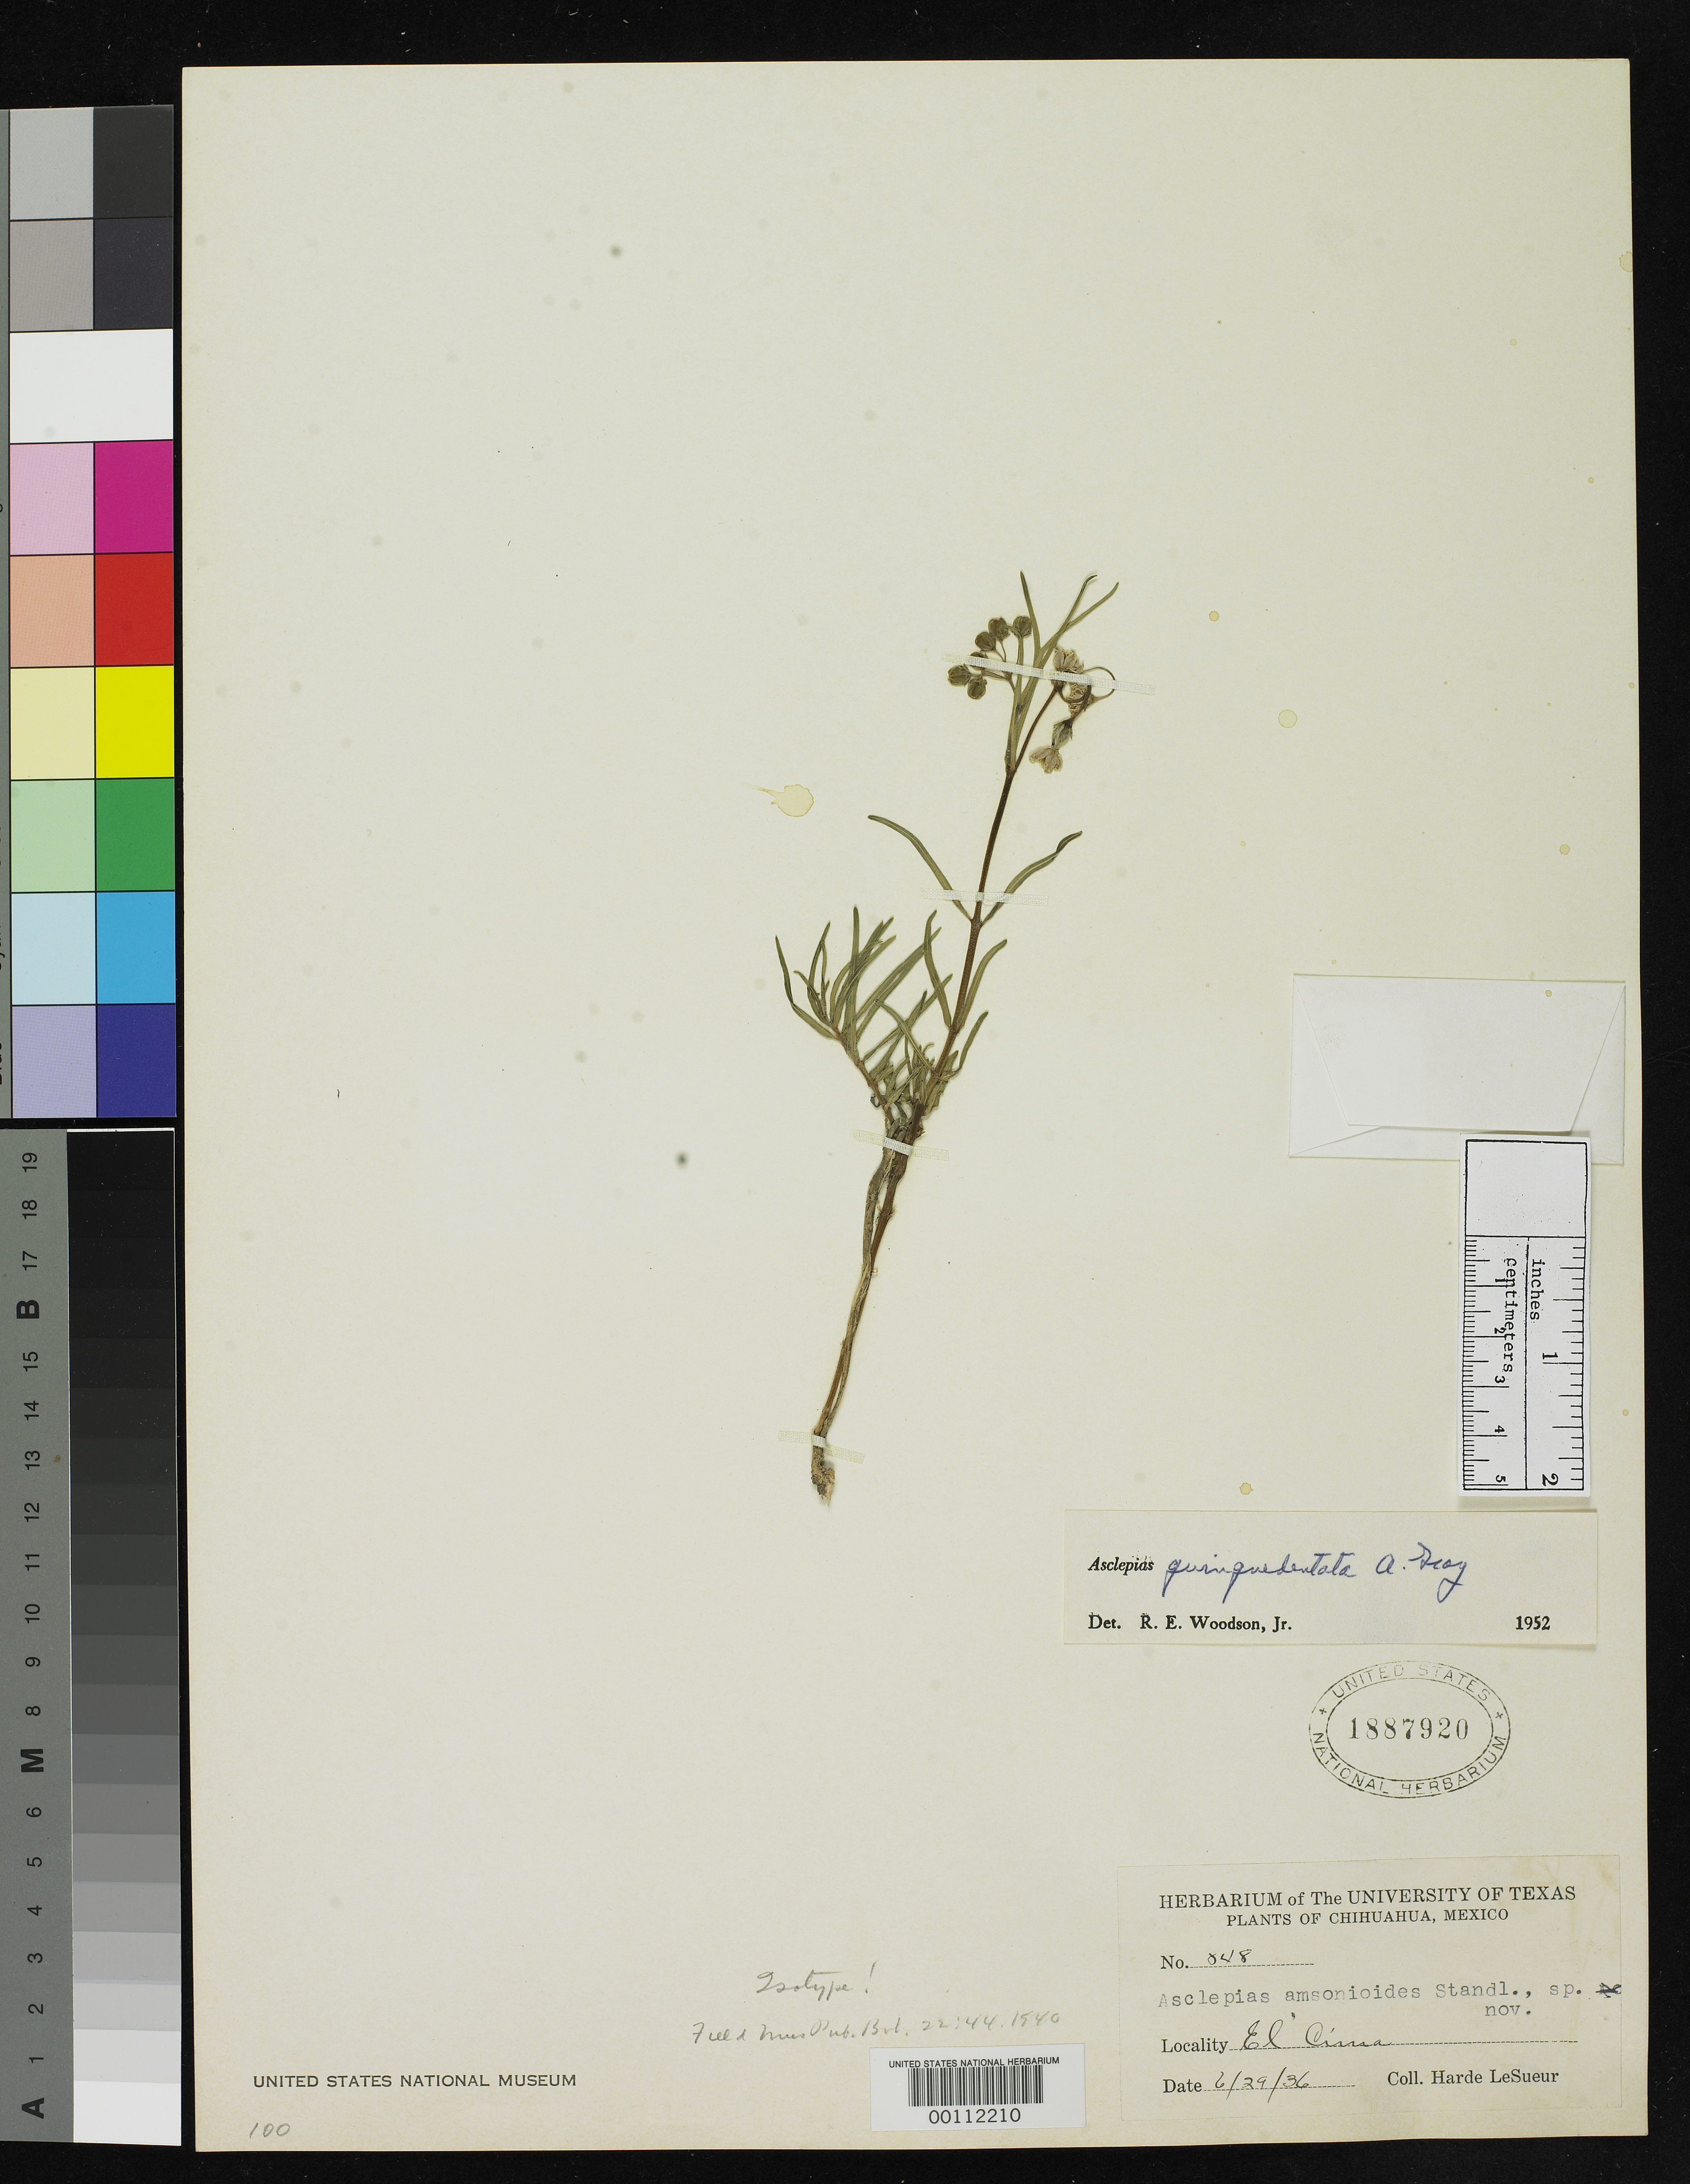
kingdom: Plantae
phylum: Tracheophyta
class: Magnoliopsida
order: Gentianales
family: Apocynaceae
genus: Asclepias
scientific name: Asclepias amsonioides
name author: Standl.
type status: Isotype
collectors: H. Lesuer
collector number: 848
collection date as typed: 29 Jun 1936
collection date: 1936-06-29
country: Mexico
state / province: Chihuahua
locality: La Cima.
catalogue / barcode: US 1887920